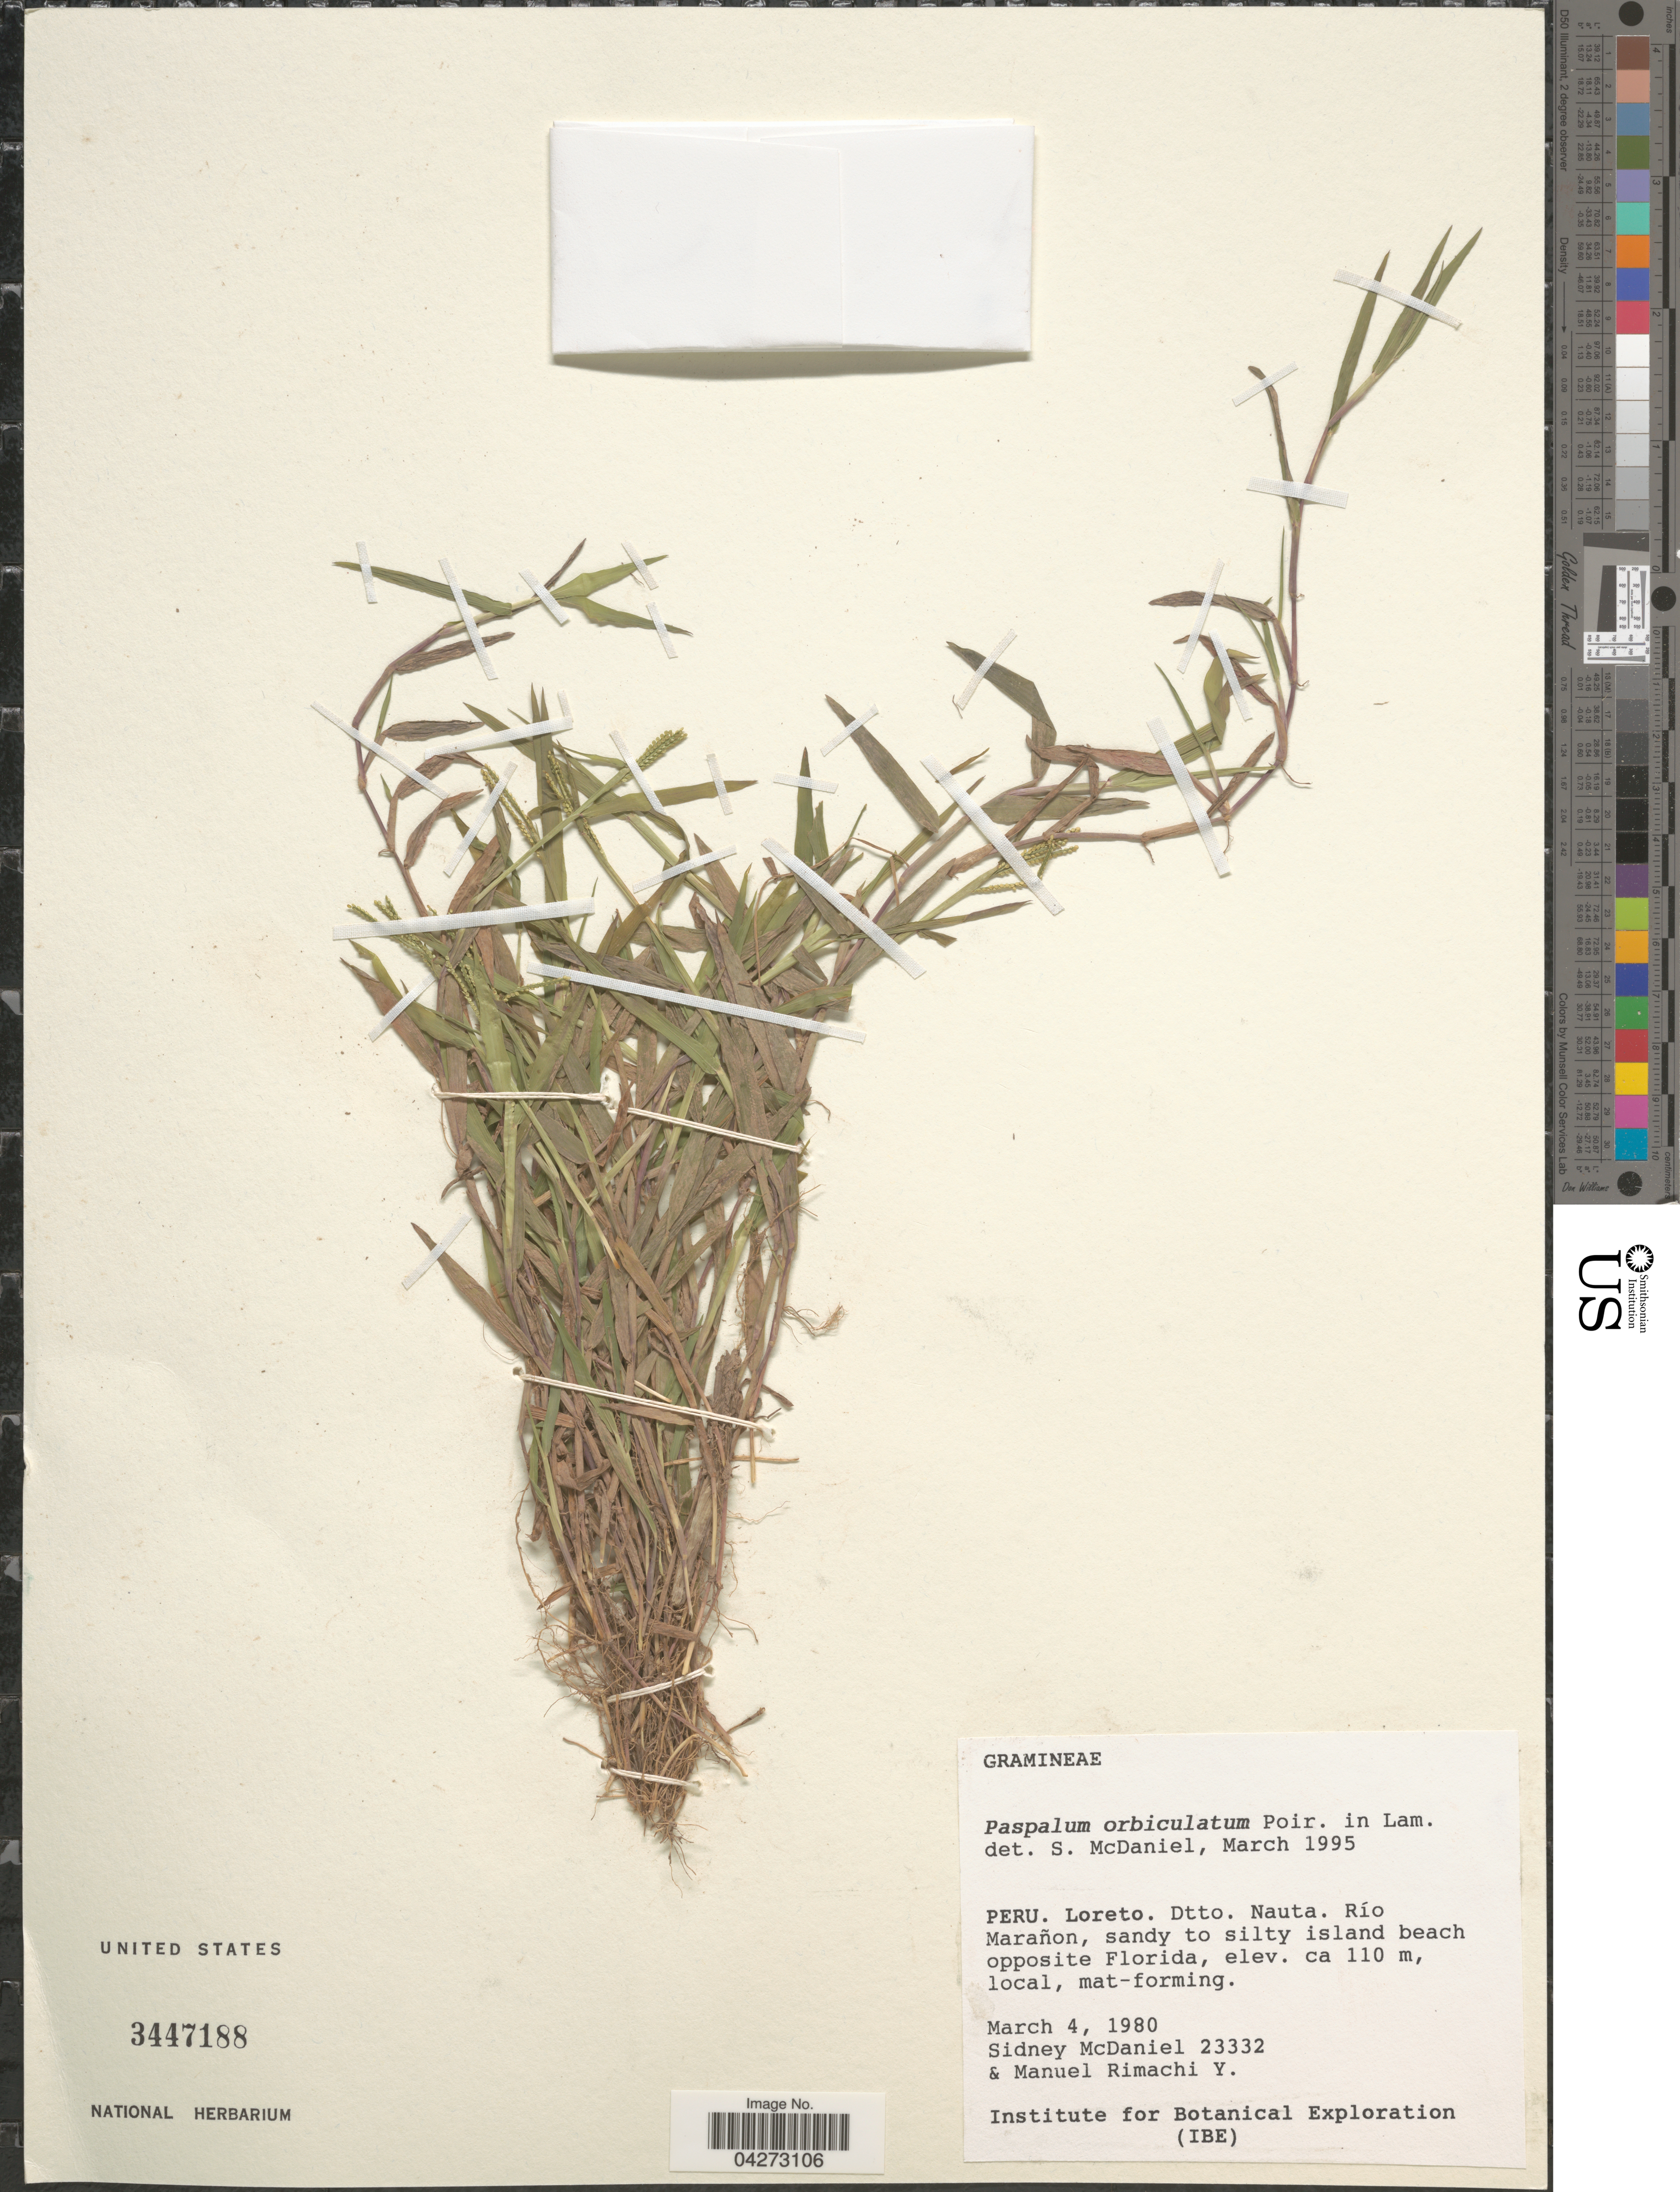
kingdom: Plantae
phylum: Tracheophyta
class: Liliopsida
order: Poales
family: Poaceae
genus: Paspalum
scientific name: Paspalum orbiculatum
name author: Poir.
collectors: S. McDaniel & M. Rimachi Y.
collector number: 23332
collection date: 1980-03-04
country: Peru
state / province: Loreto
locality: Dtto. Nauta. Río Marañon, sandy to silty island beach opposite Florida. Institute for Botanical Exploration (IBE).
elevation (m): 110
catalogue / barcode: US 3447188